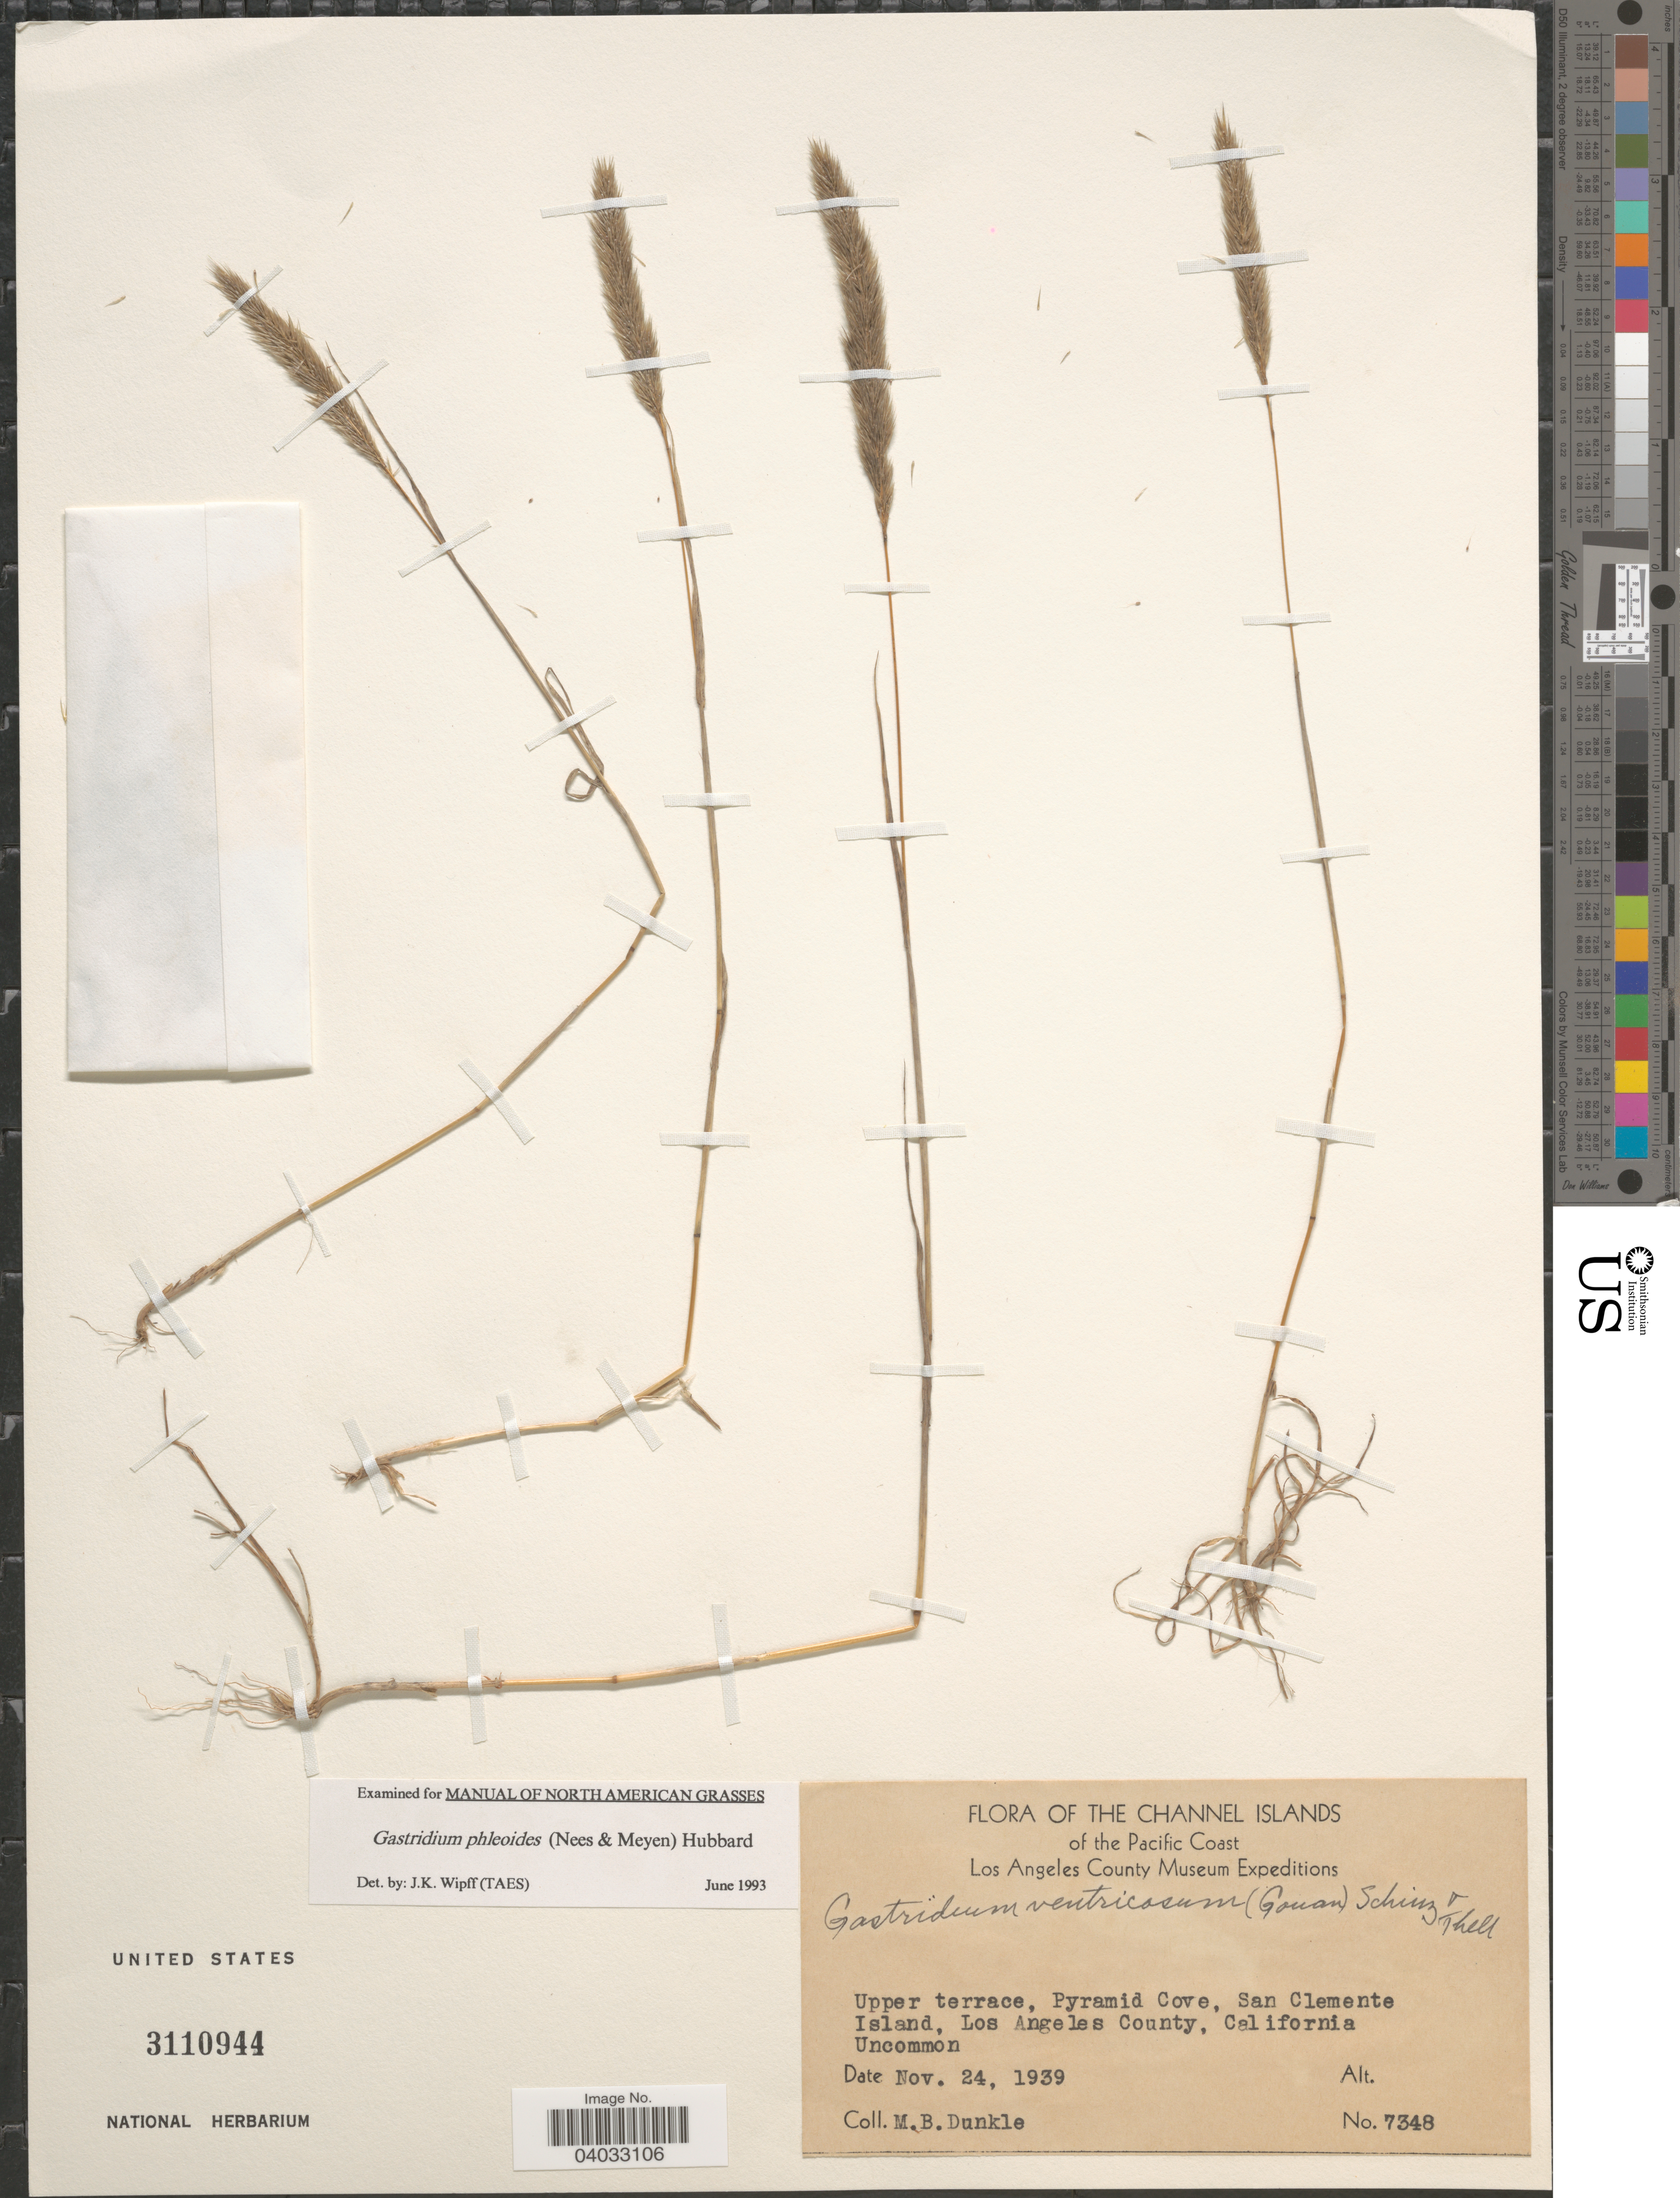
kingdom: Plantae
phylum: Tracheophyta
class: Liliopsida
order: Poales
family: Poaceae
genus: Gastridium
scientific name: Gastridium phleoides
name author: (Nees) C.E. Hubb.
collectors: M. Dunkle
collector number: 7348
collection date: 1939-11-24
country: United States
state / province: California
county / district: Los Angeles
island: San Clemente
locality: The Channel Islands of the Pacific Coast. Pyramid Cove, San Clemente Island, Los Angeles County.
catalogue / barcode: US 3110944